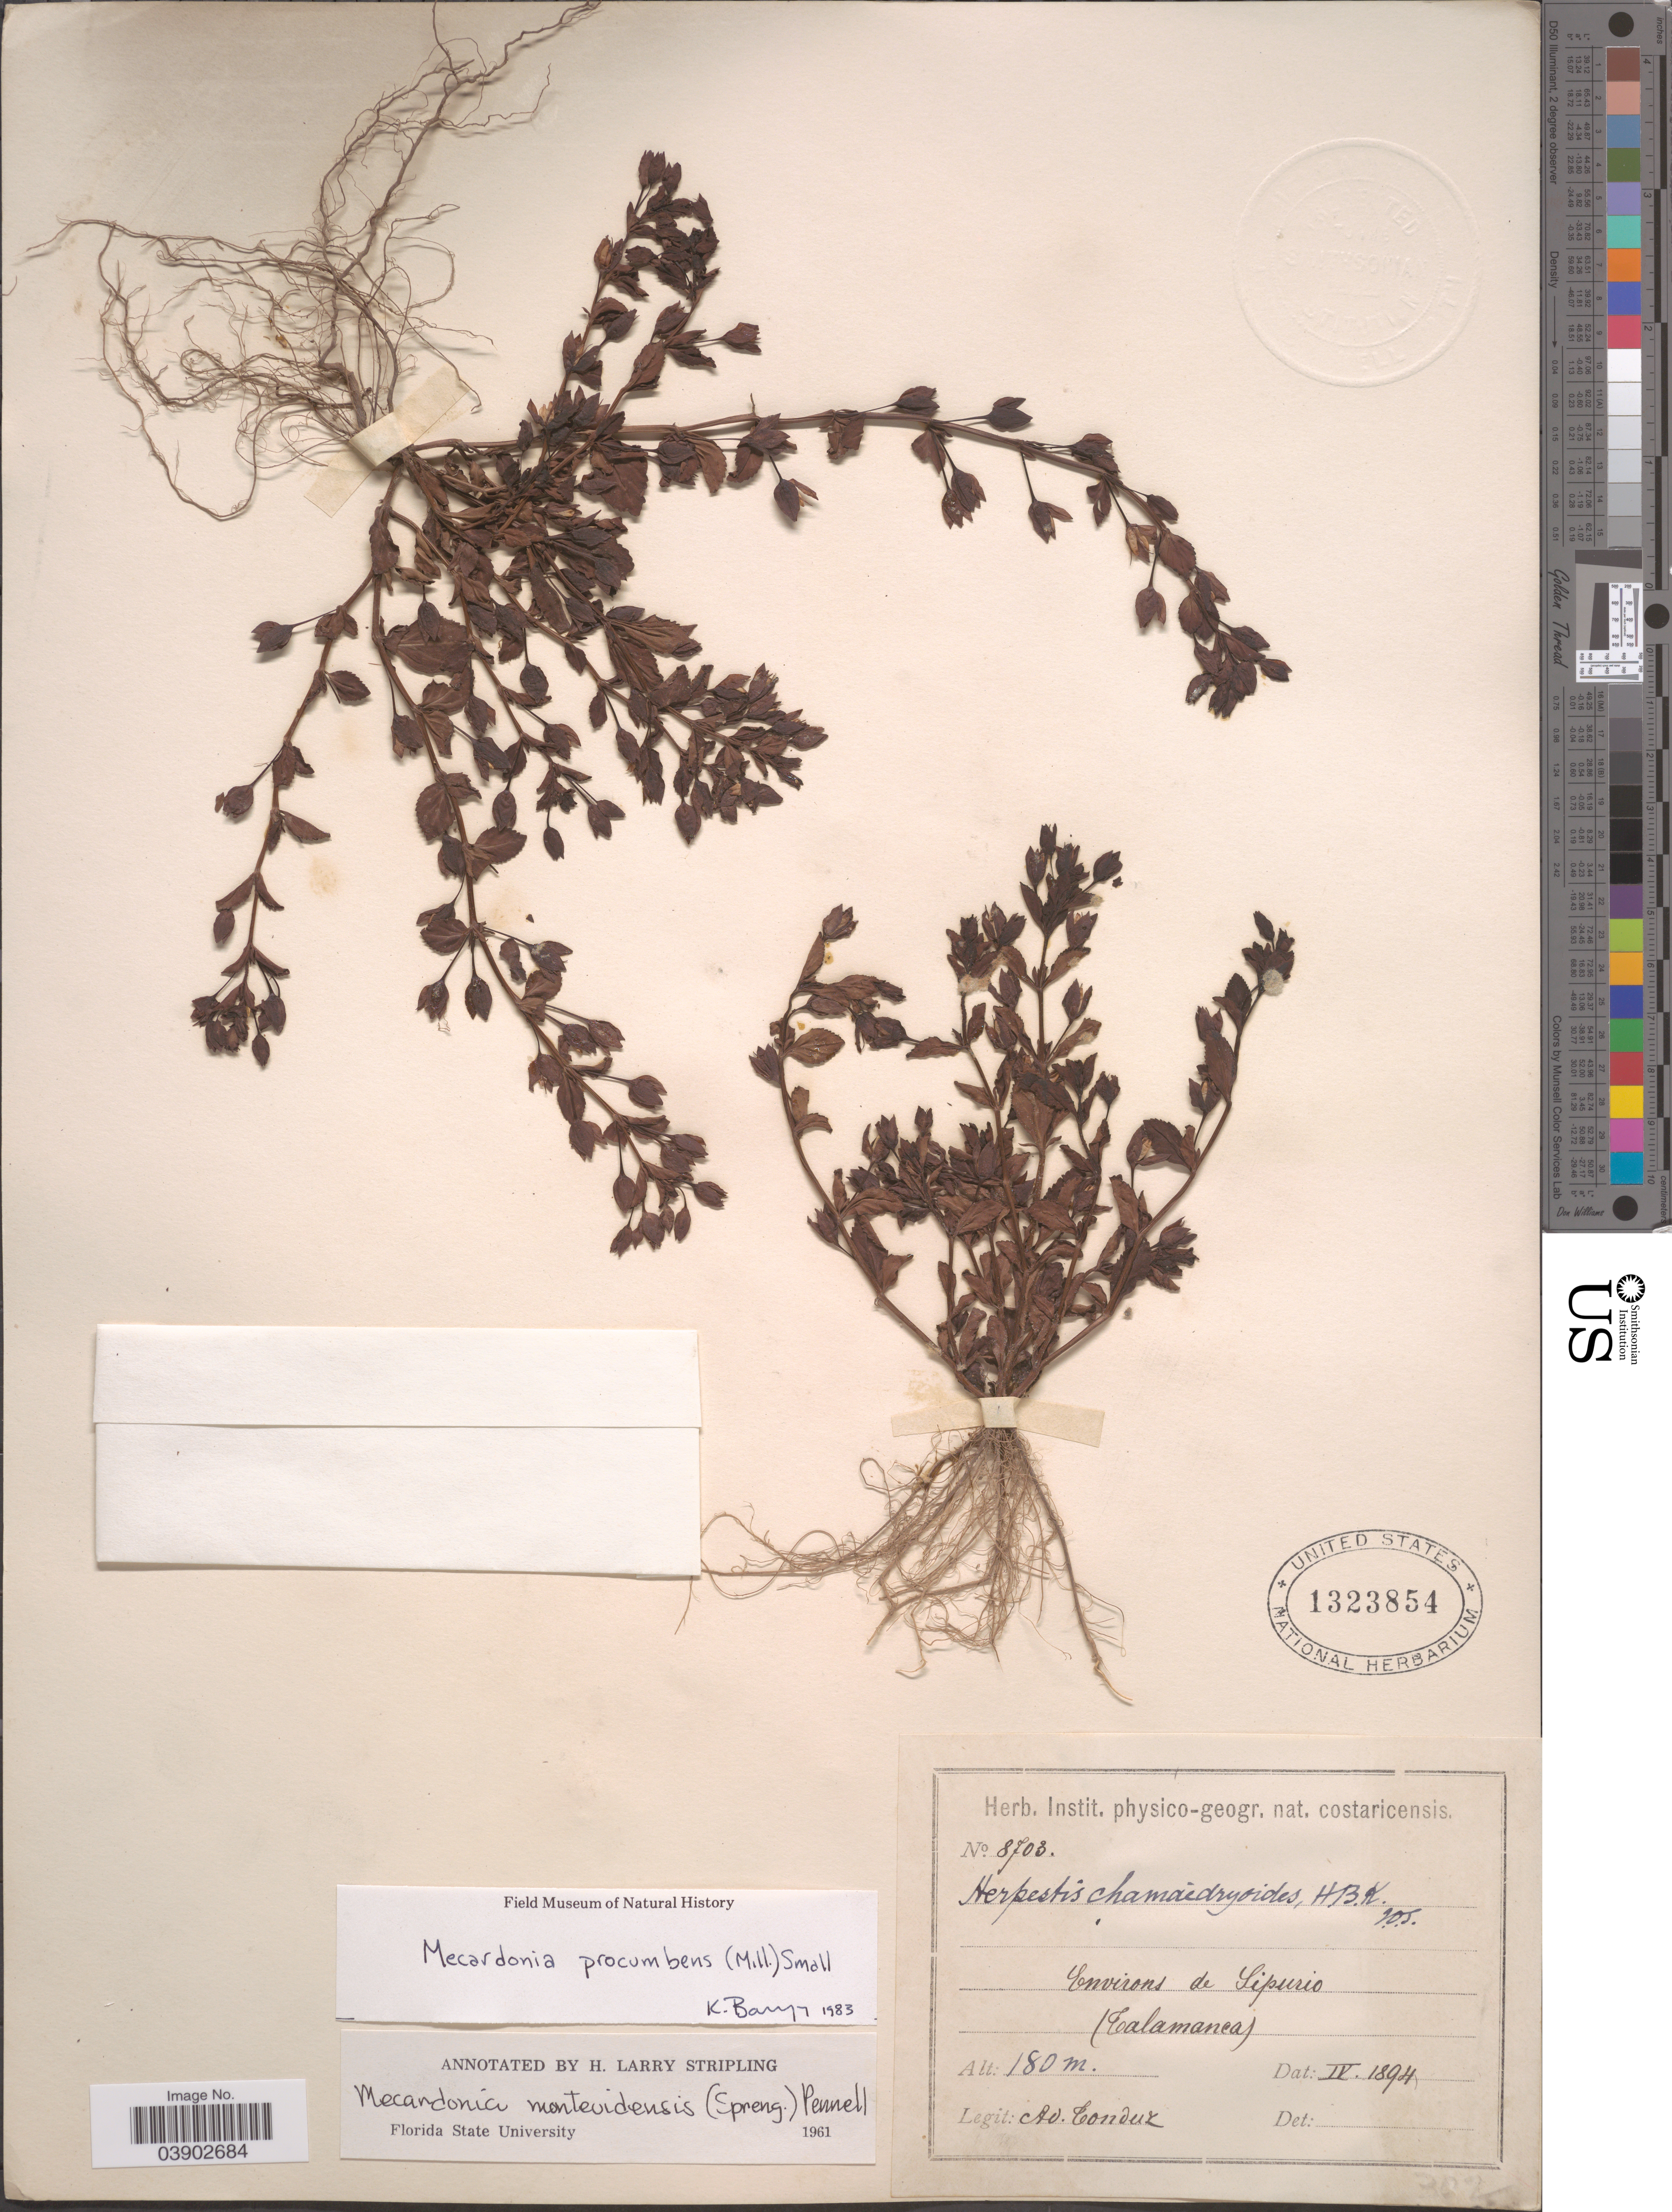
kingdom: Plantae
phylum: Tracheophyta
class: Magnoliopsida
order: Lamiales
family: Plantaginaceae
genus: Mecardonia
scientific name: Mecardonia procumbens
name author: (Mill.) Small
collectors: A. Tonduz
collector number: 8703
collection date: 1894-04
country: Costa Rica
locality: Environs de Sipurio. (Talamanca).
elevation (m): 180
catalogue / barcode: US 1323854